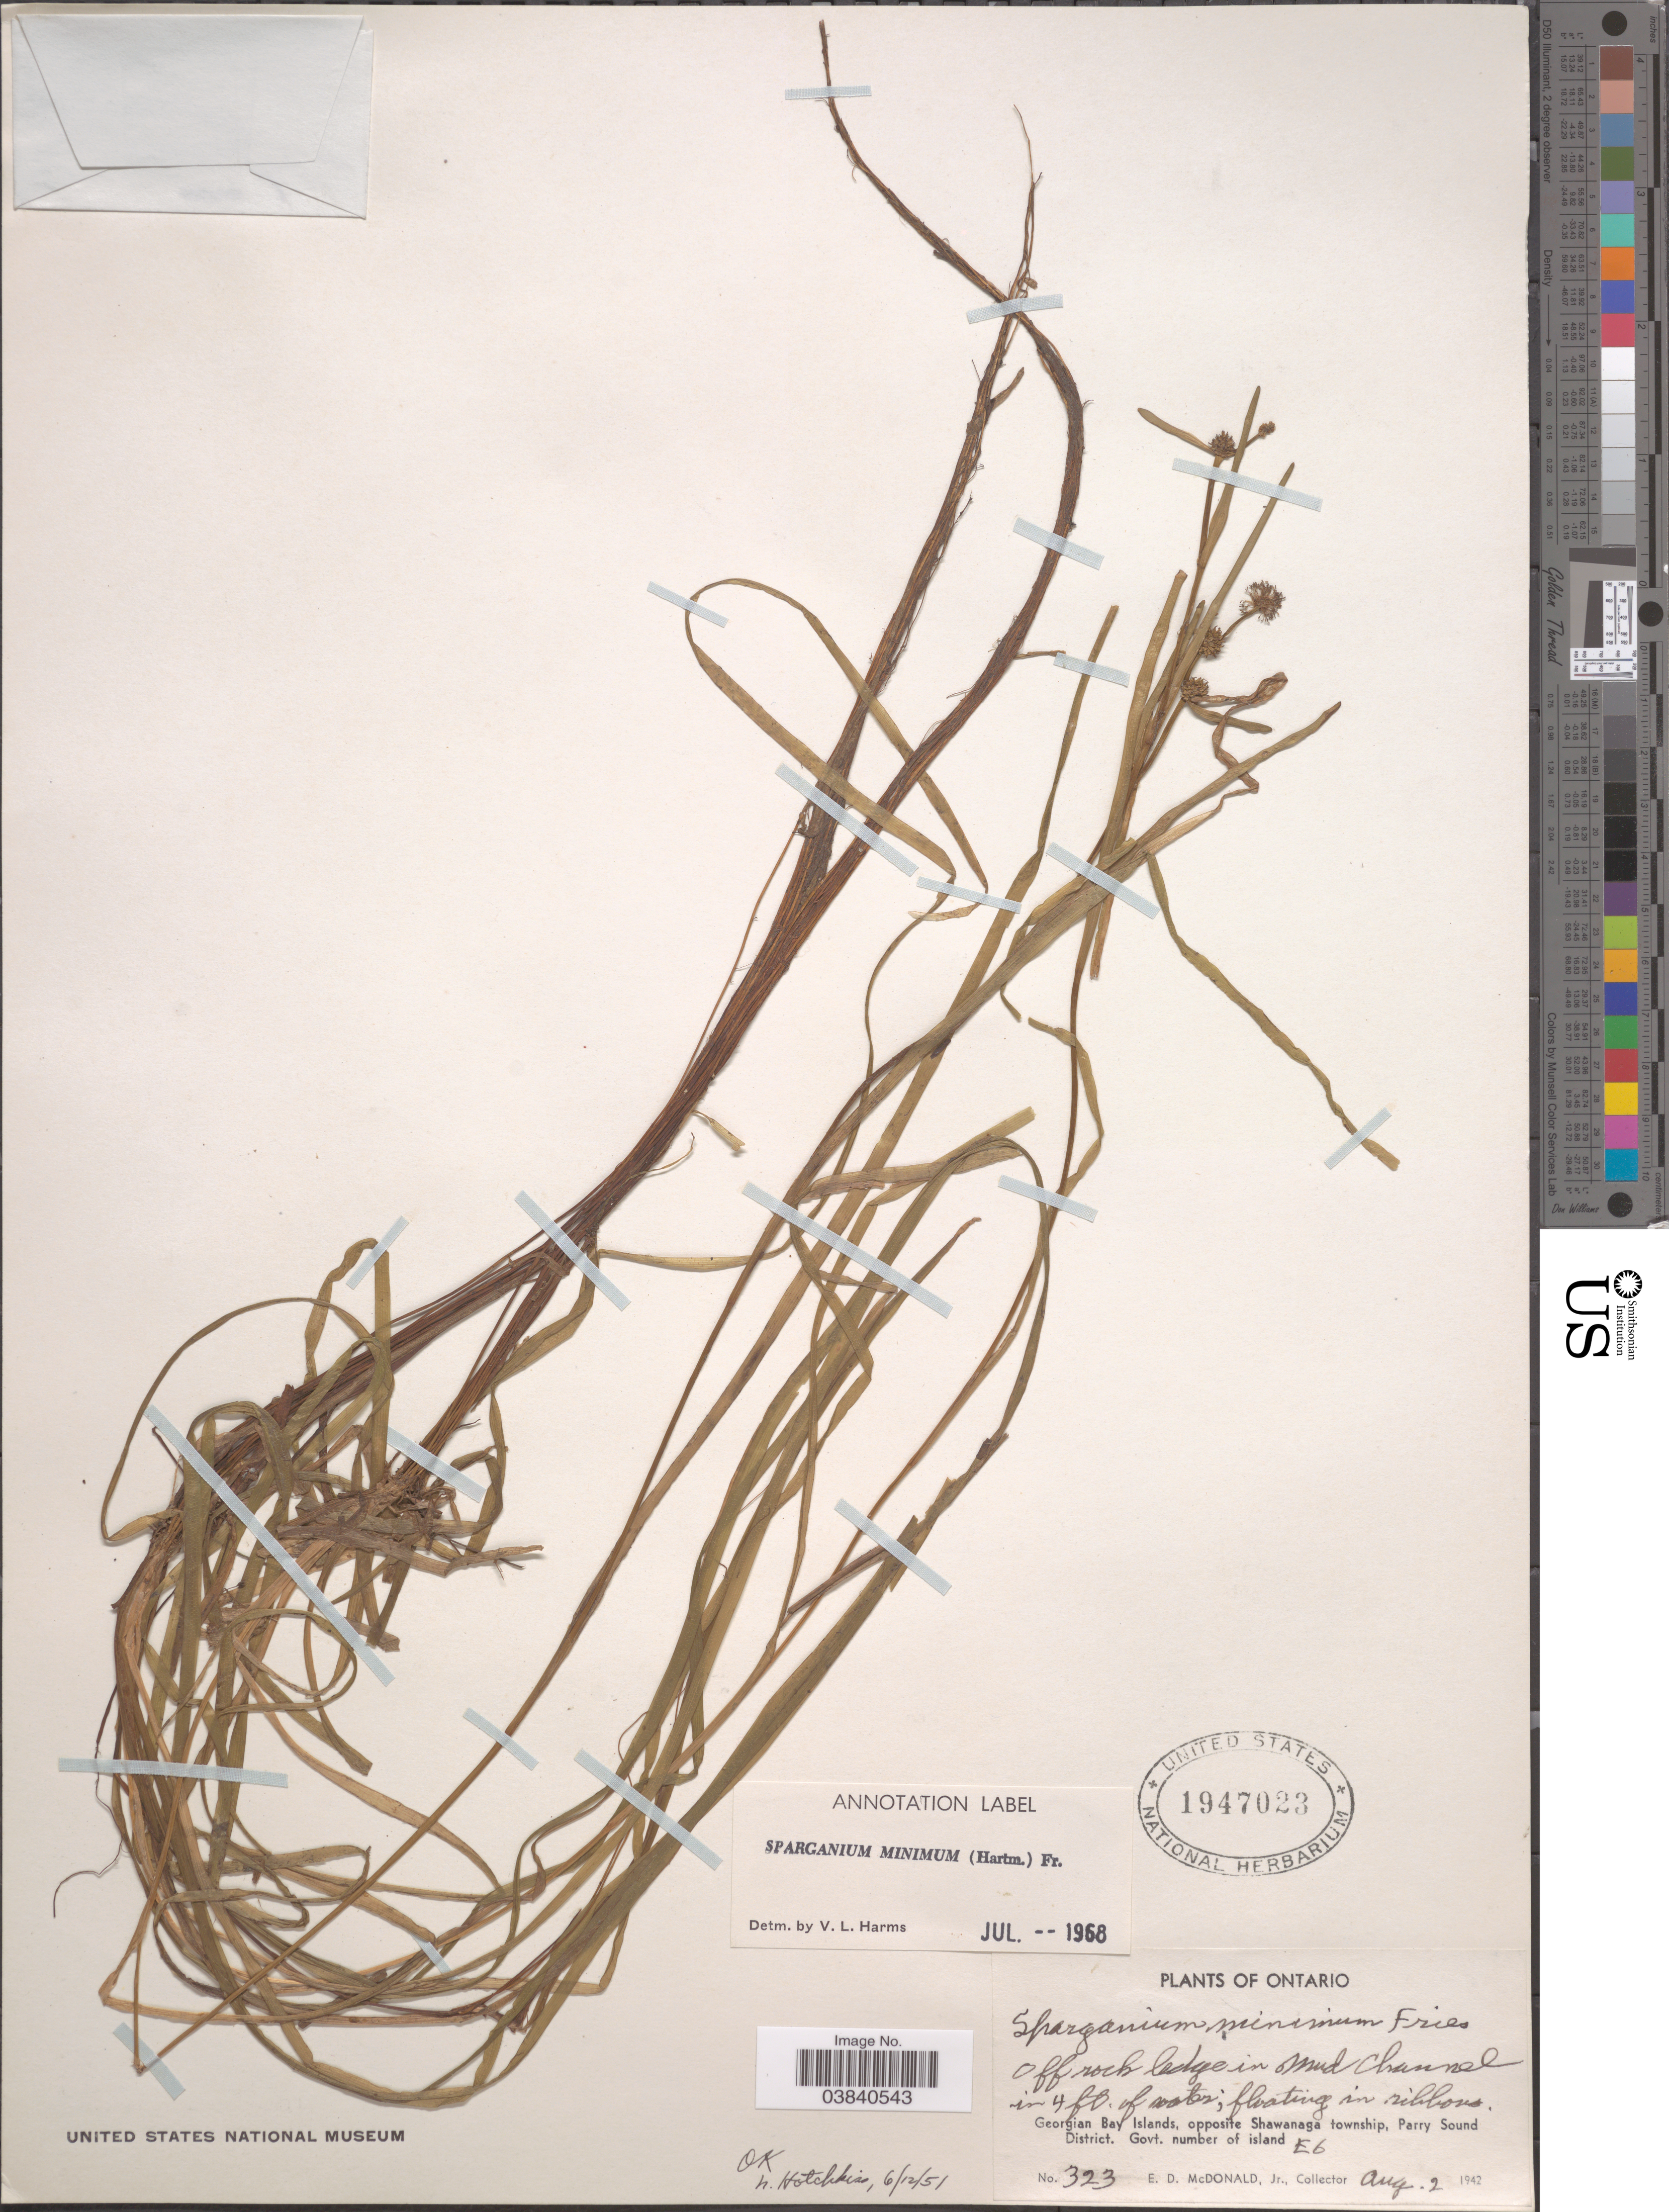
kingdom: Plantae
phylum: Tracheophyta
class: Liliopsida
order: Poales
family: Typhaceae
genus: Sparganium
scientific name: Sparganium minimum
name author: Wallr.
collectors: E. D. McDonald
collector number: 323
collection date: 1942-08-02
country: Canada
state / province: Ontario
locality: Off rock ledge in Mud Channel. Georgian Bay Islands, opposite Shawanaga township, Parry Sound District. Govt. number of island E6.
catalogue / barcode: US 1947023